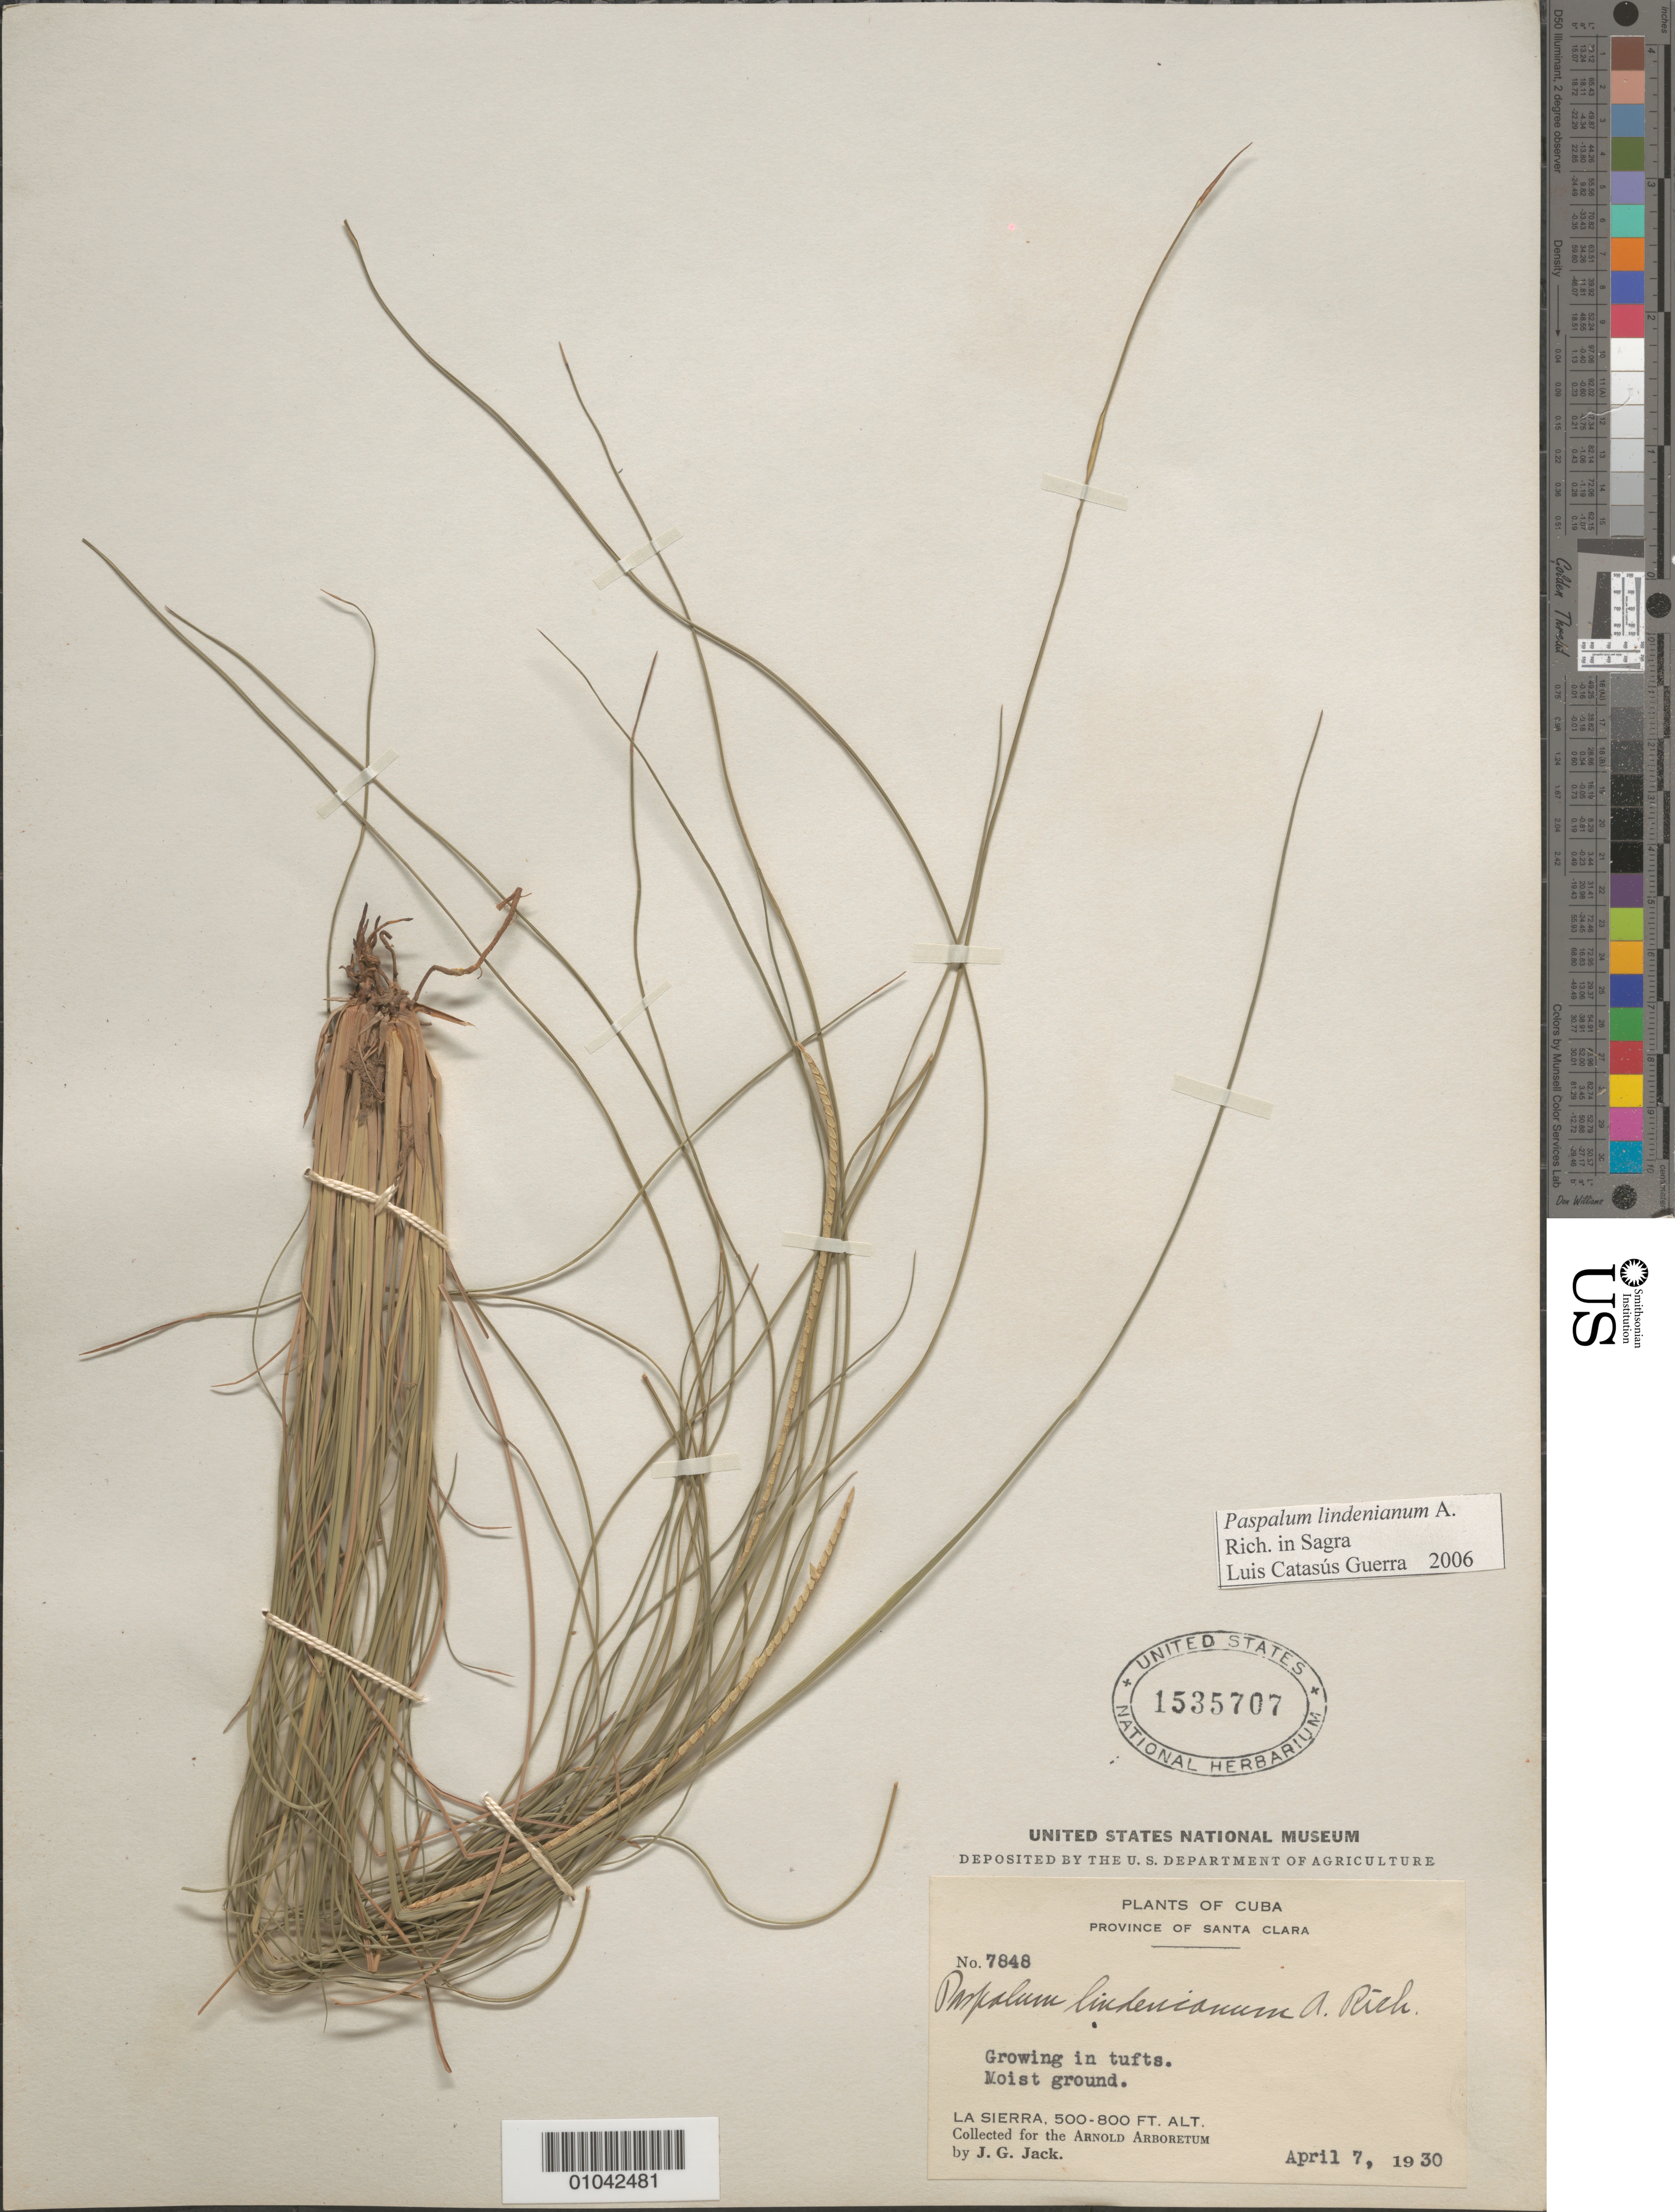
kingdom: Plantae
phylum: Tracheophyta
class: Liliopsida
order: Poales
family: Poaceae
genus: Paspalum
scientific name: Paspalum lindenianum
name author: A. Rich.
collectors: J. G. Jack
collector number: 7848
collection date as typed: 07 Apr 1930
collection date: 1930-04-07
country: Cuba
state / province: Villa Clara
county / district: Santa Clara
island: Cuba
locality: La Sierra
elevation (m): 152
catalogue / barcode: US 1535707